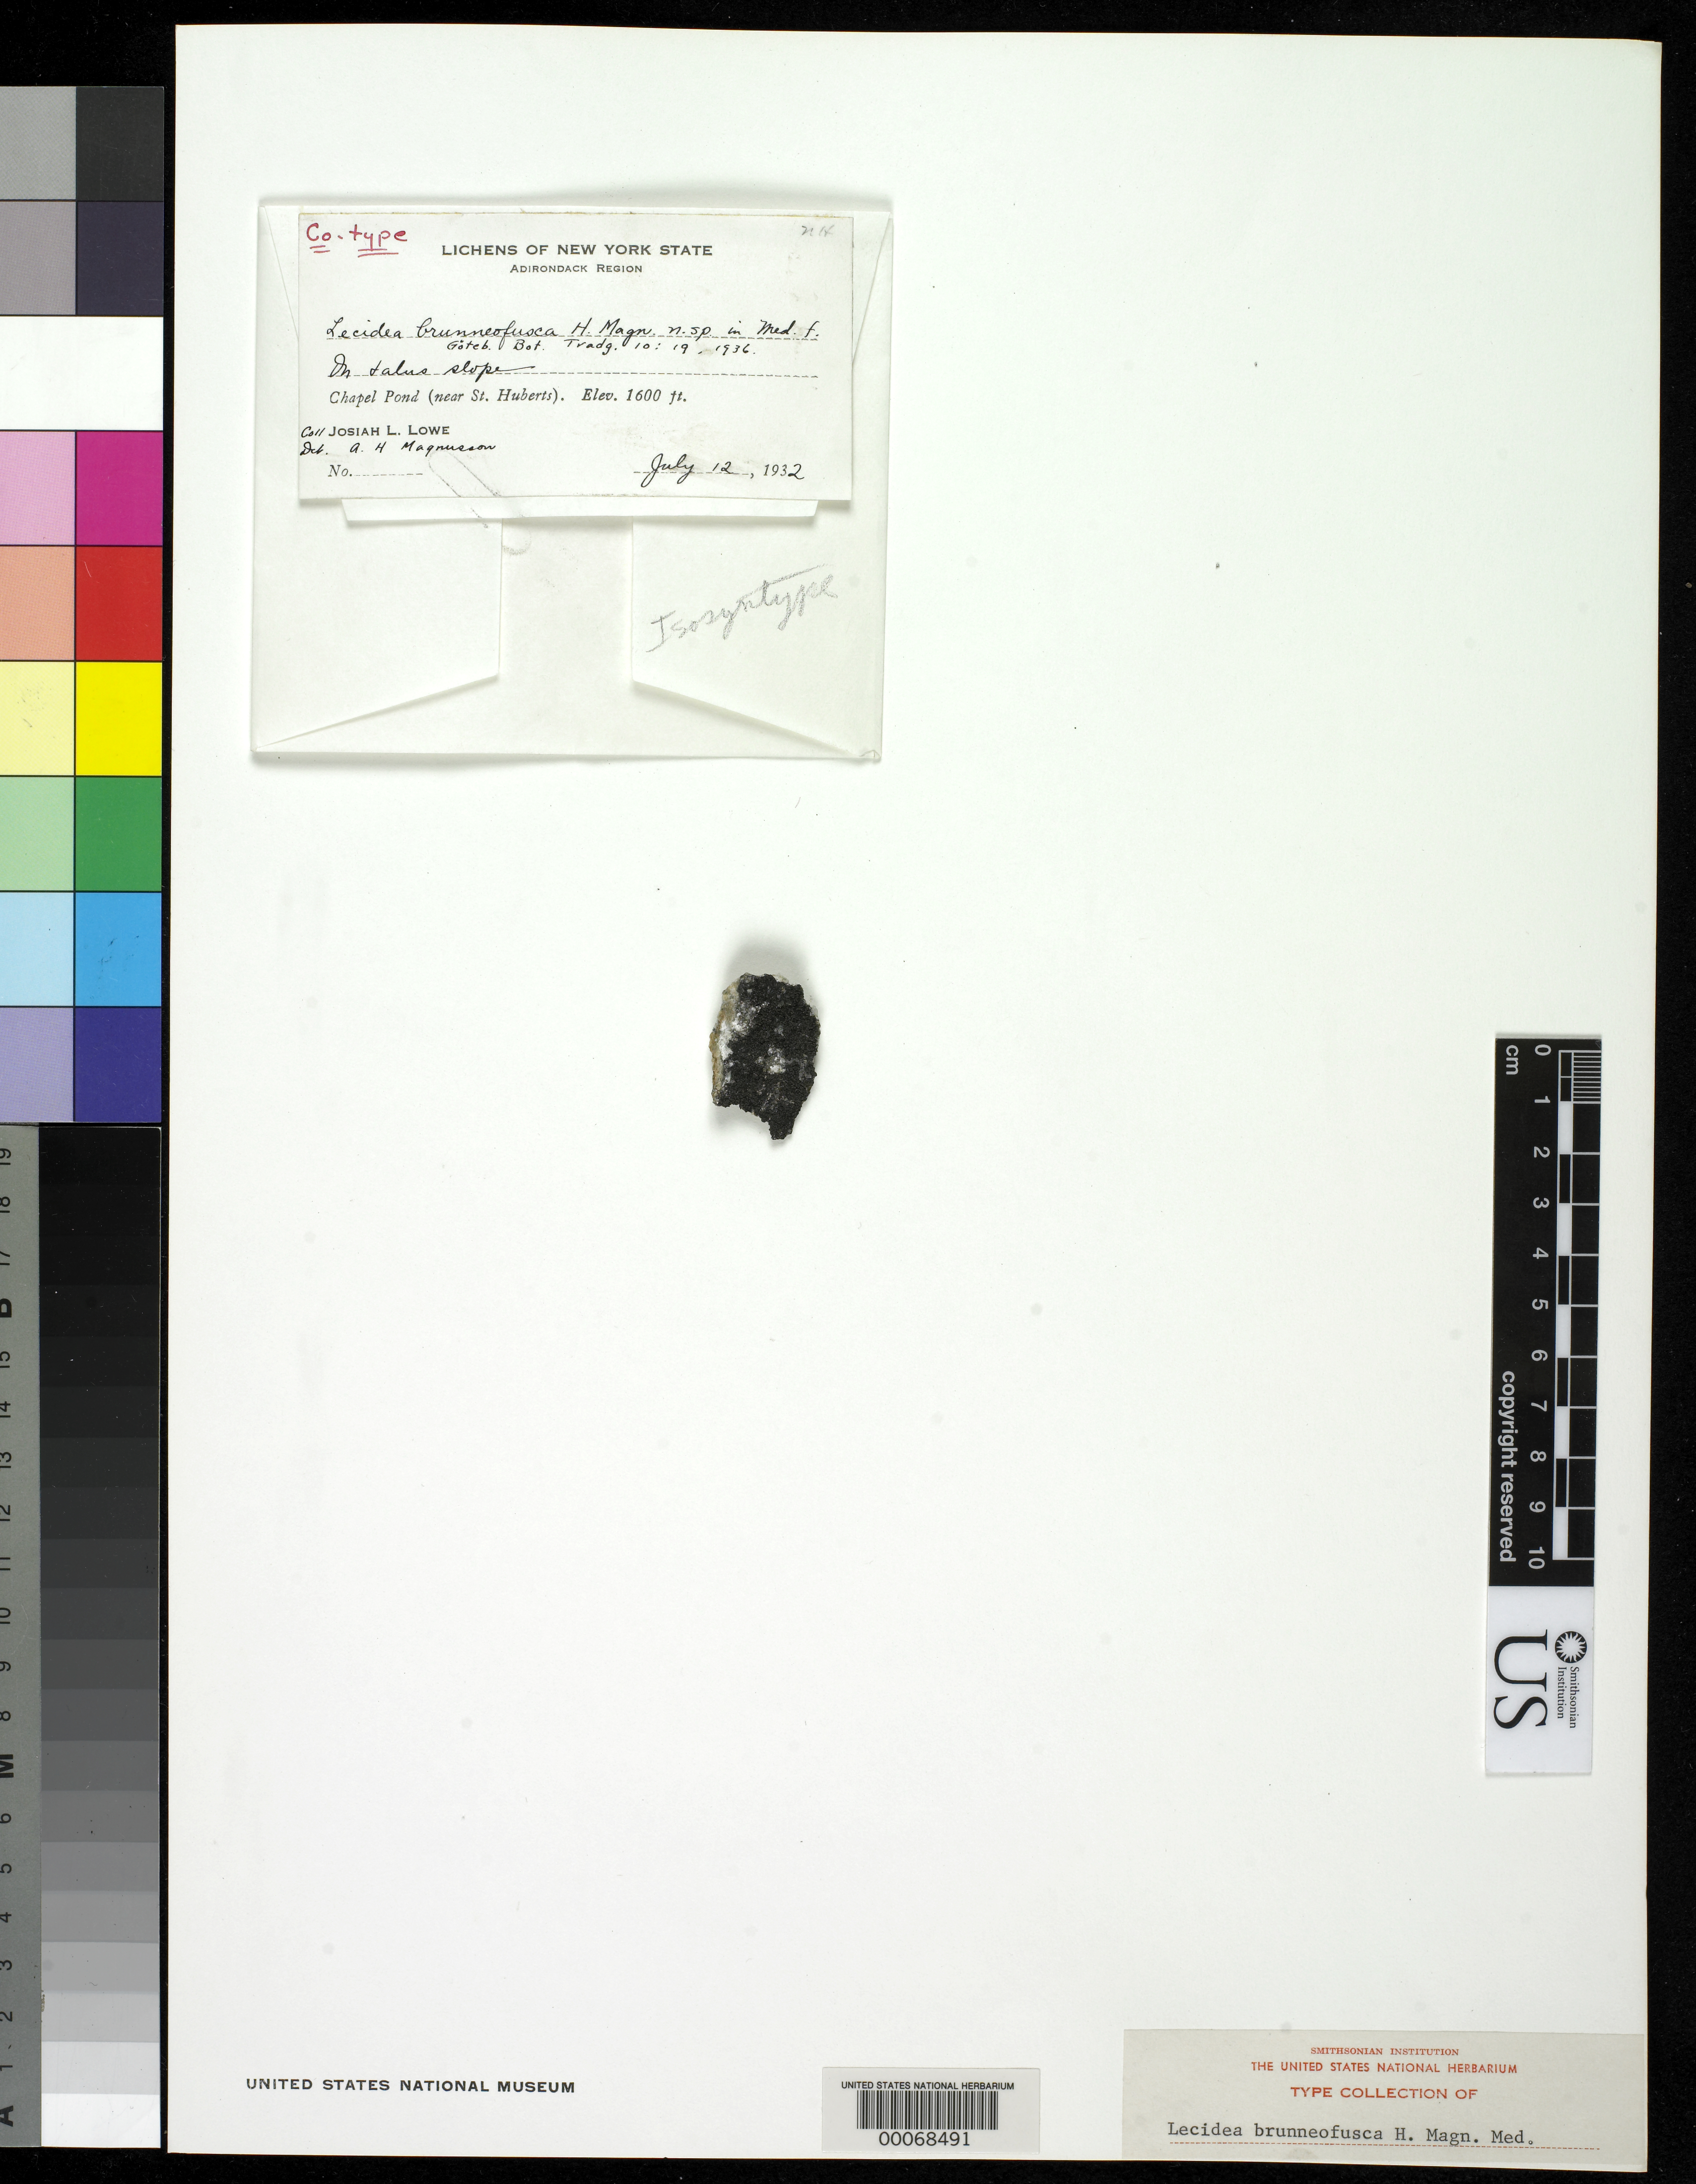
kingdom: Fungi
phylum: Ascomycota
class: Lecanoromycetes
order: Lecideales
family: Lecideaceae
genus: Lecidea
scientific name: Lecidea brunneofusca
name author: H. Magn.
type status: Isosyntype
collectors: J. L. Lowe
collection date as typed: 12 Jul 1932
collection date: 1932-07-12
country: United States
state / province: New York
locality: Chapel Pond (near St. Huberts).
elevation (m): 488